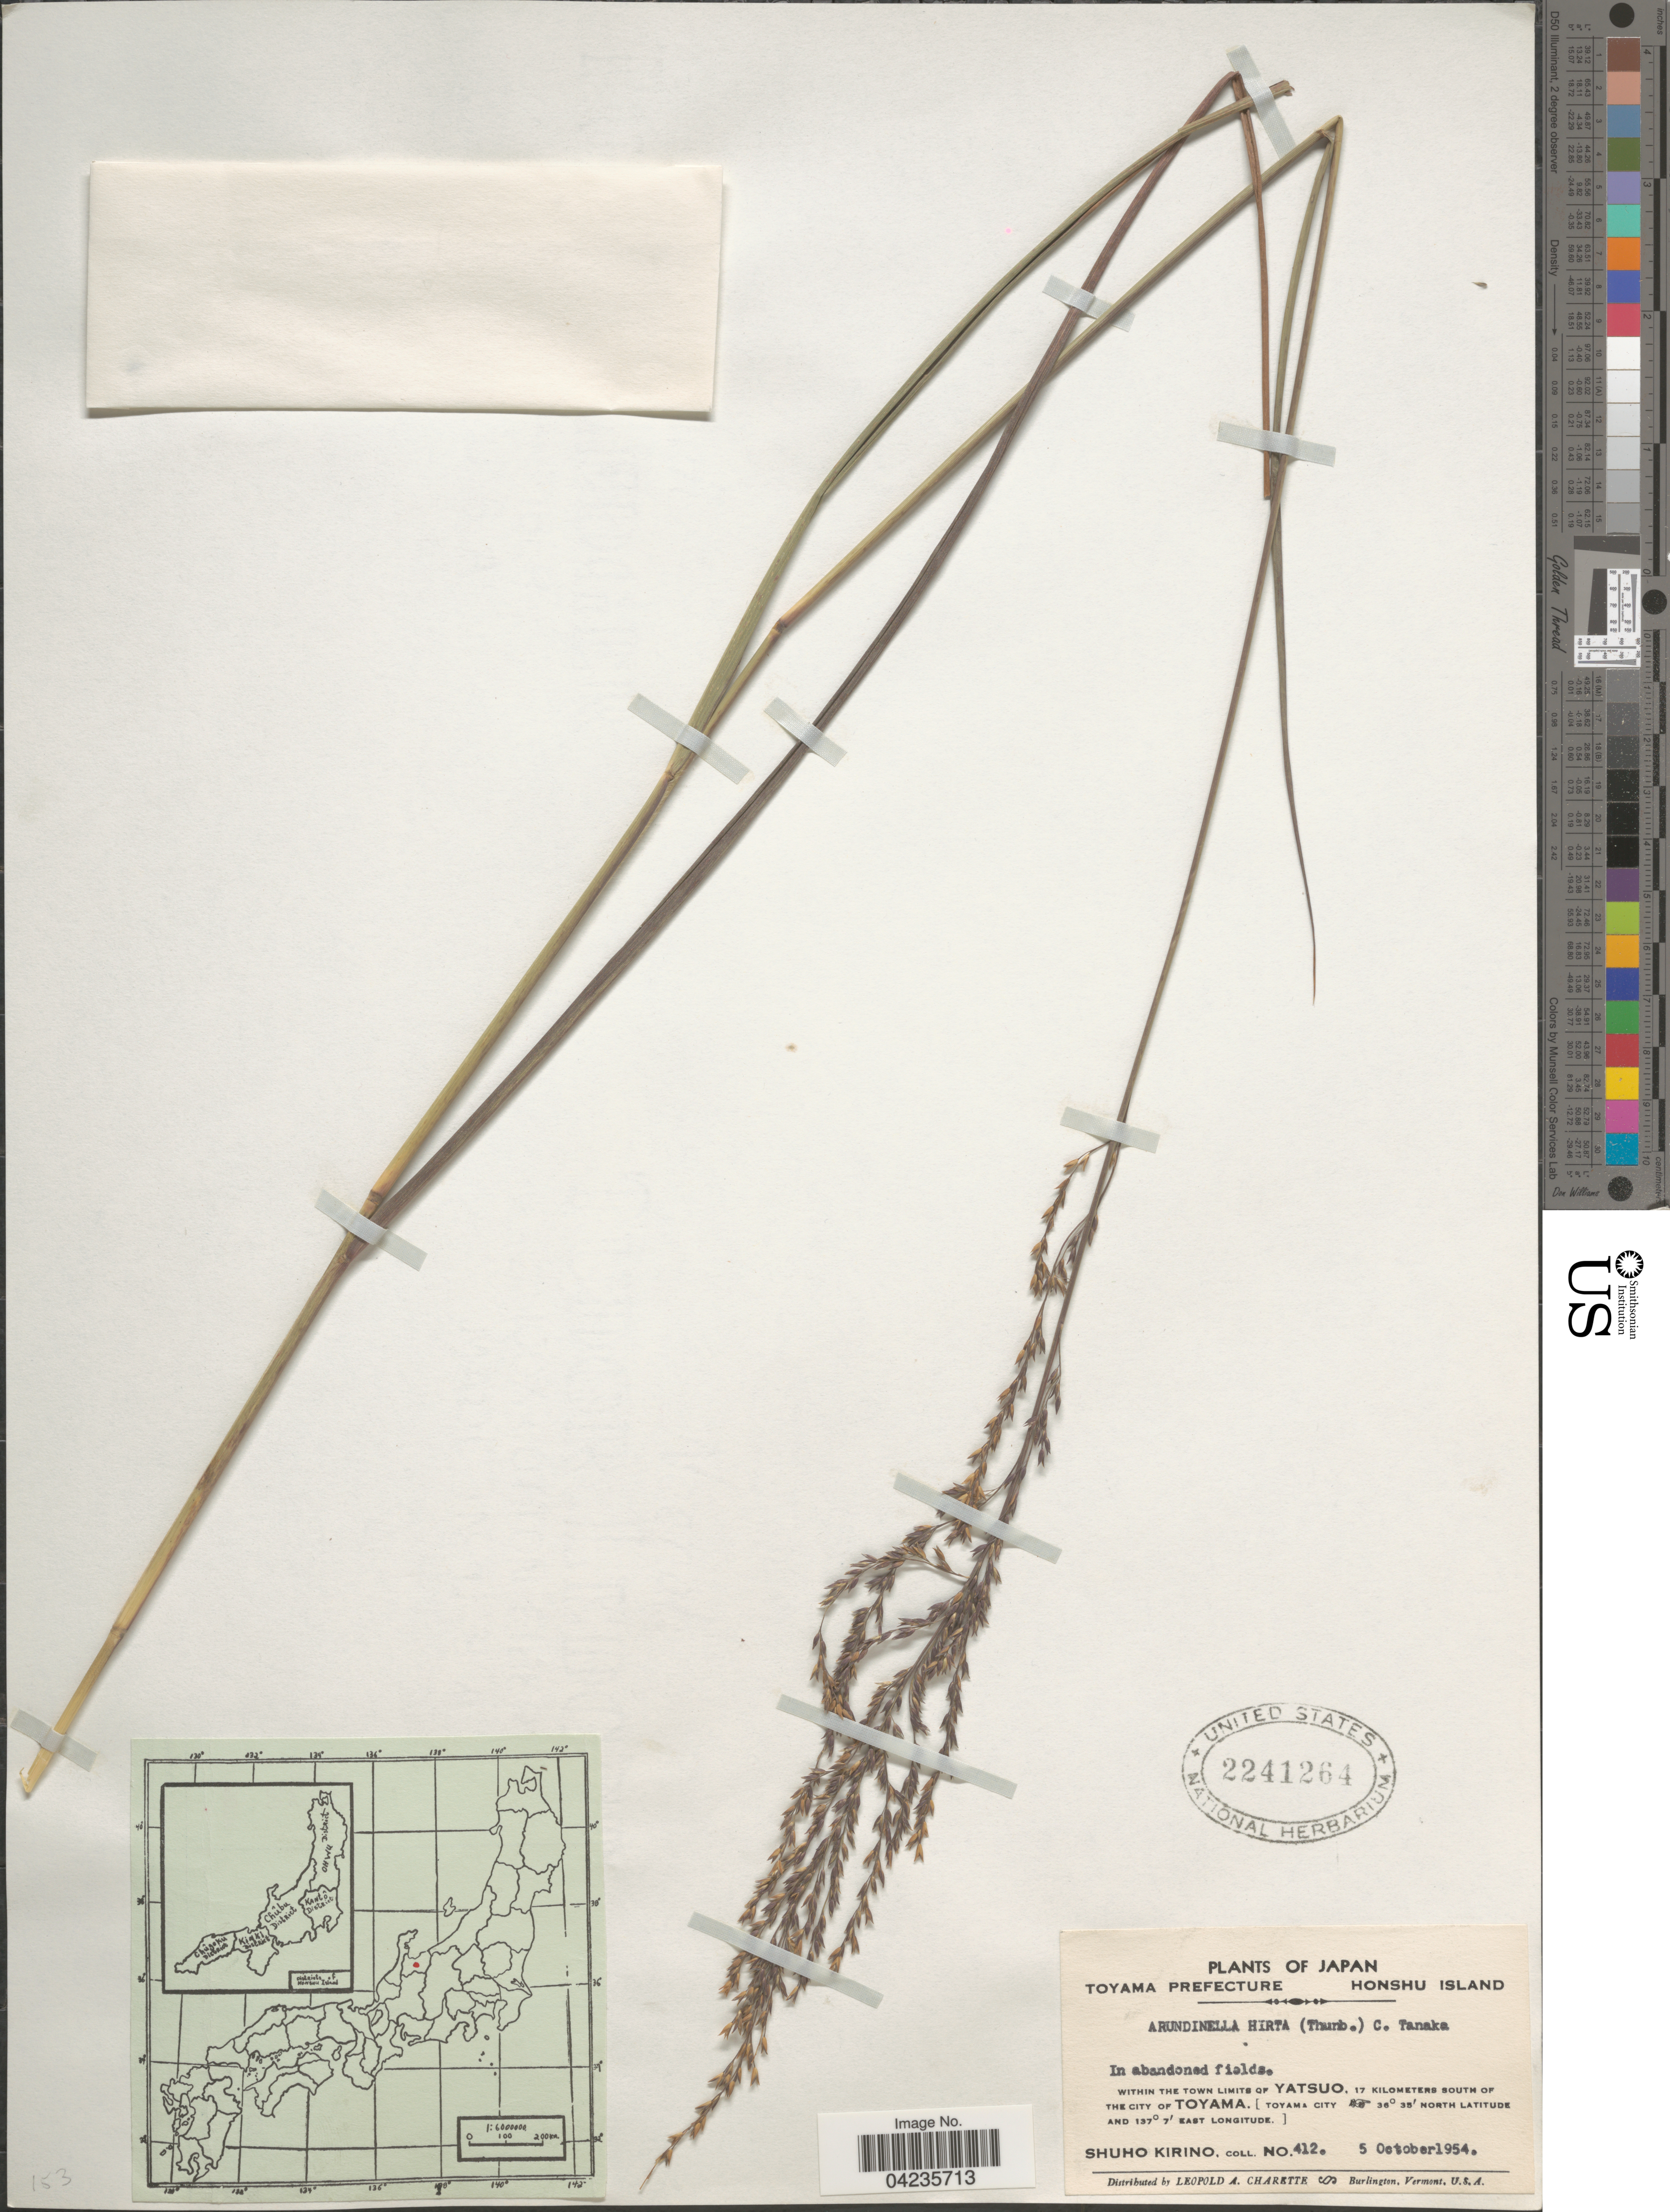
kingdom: Plantae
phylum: Tracheophyta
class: Liliopsida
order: Poales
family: Poaceae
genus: Arundinella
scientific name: Arundinella hirta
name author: (Thunb.) Tanaka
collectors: S. Kirino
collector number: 412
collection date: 1954-10-05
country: Japan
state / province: Toyama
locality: Toyama Prefecture. Honshu Island. Within the town limits of Yatsuo, 17 kilometers South of the city of Toyama. [Toyama City].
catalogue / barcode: US 2241264